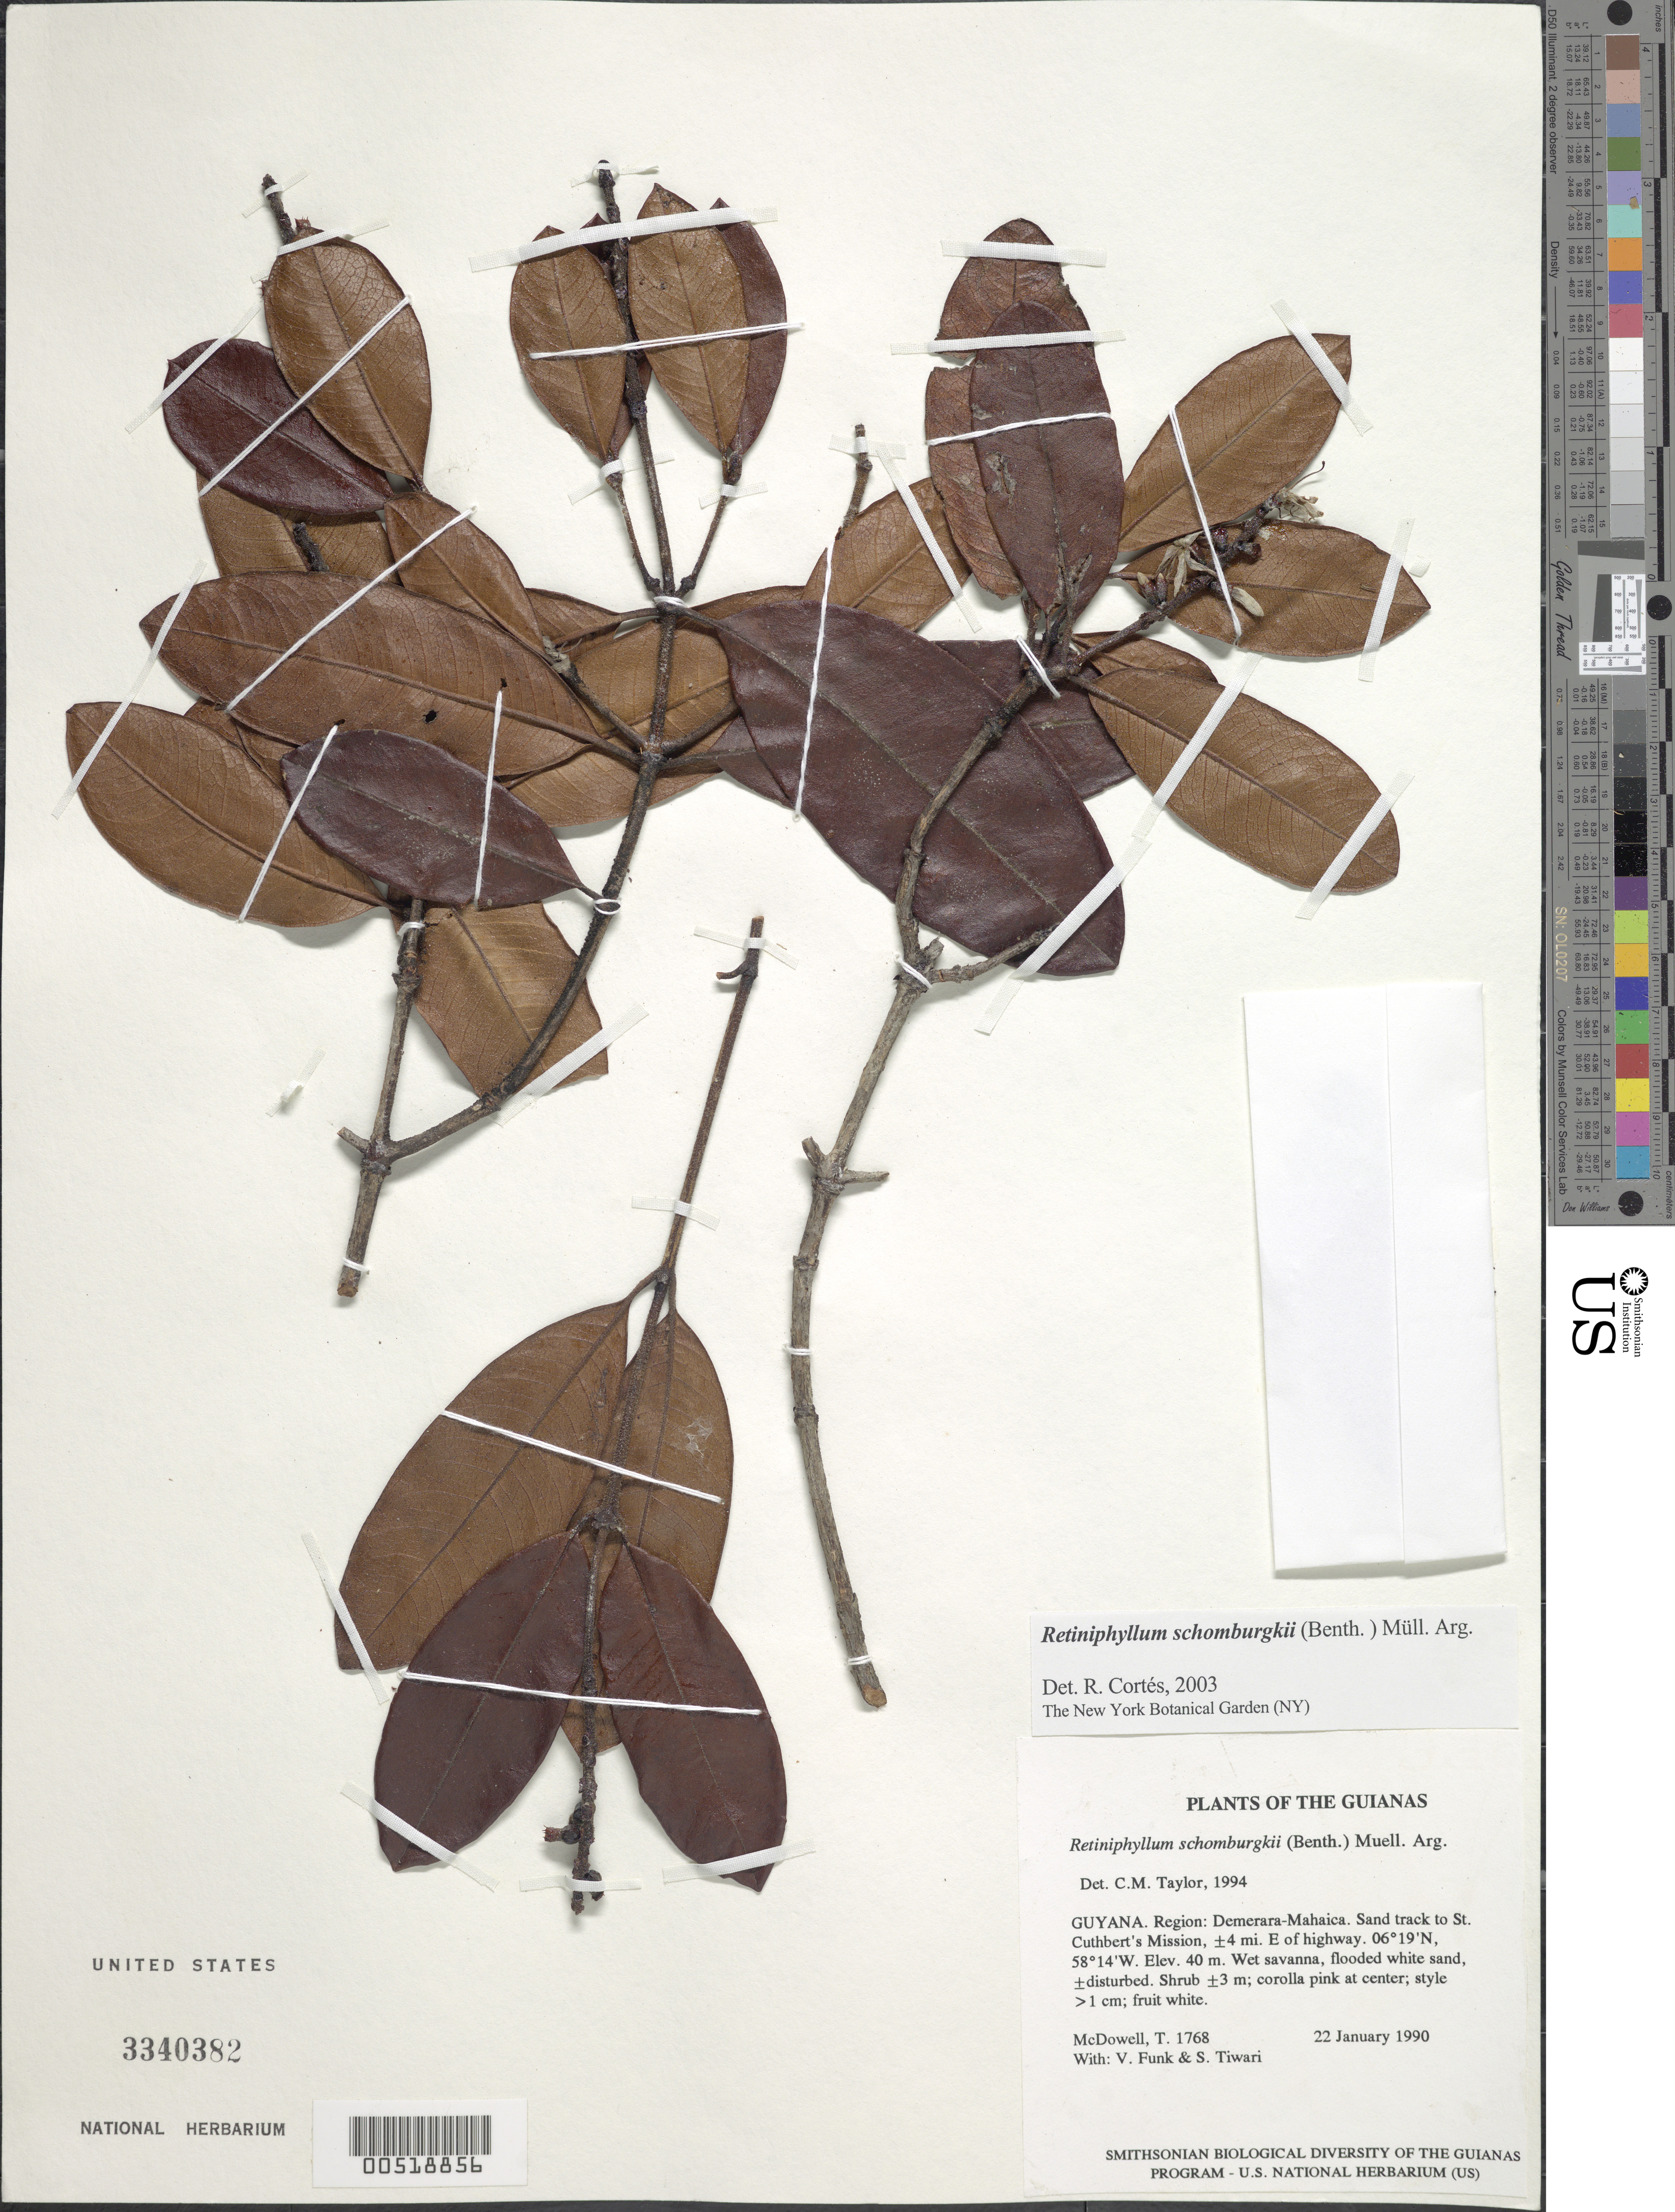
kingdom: Plantae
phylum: Tracheophyta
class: Magnoliopsida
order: Gentianales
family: Rubiaceae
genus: Retiniphyllum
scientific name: Retiniphyllum schomburgkii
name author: (Benth.) Müll. Arg.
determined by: Taylor, Charlotte M.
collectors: T. McDowell, V. Funk & S. Tiwari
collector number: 1768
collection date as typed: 22 January 1990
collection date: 1990-01-22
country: Guyana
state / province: Demerara-Mahaica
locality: Sand track to St. Cuthbert's Mission, ±4 miles East of highway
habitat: Wet savanna, flooded white sand, ±disturbed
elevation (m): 40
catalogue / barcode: US 3340382